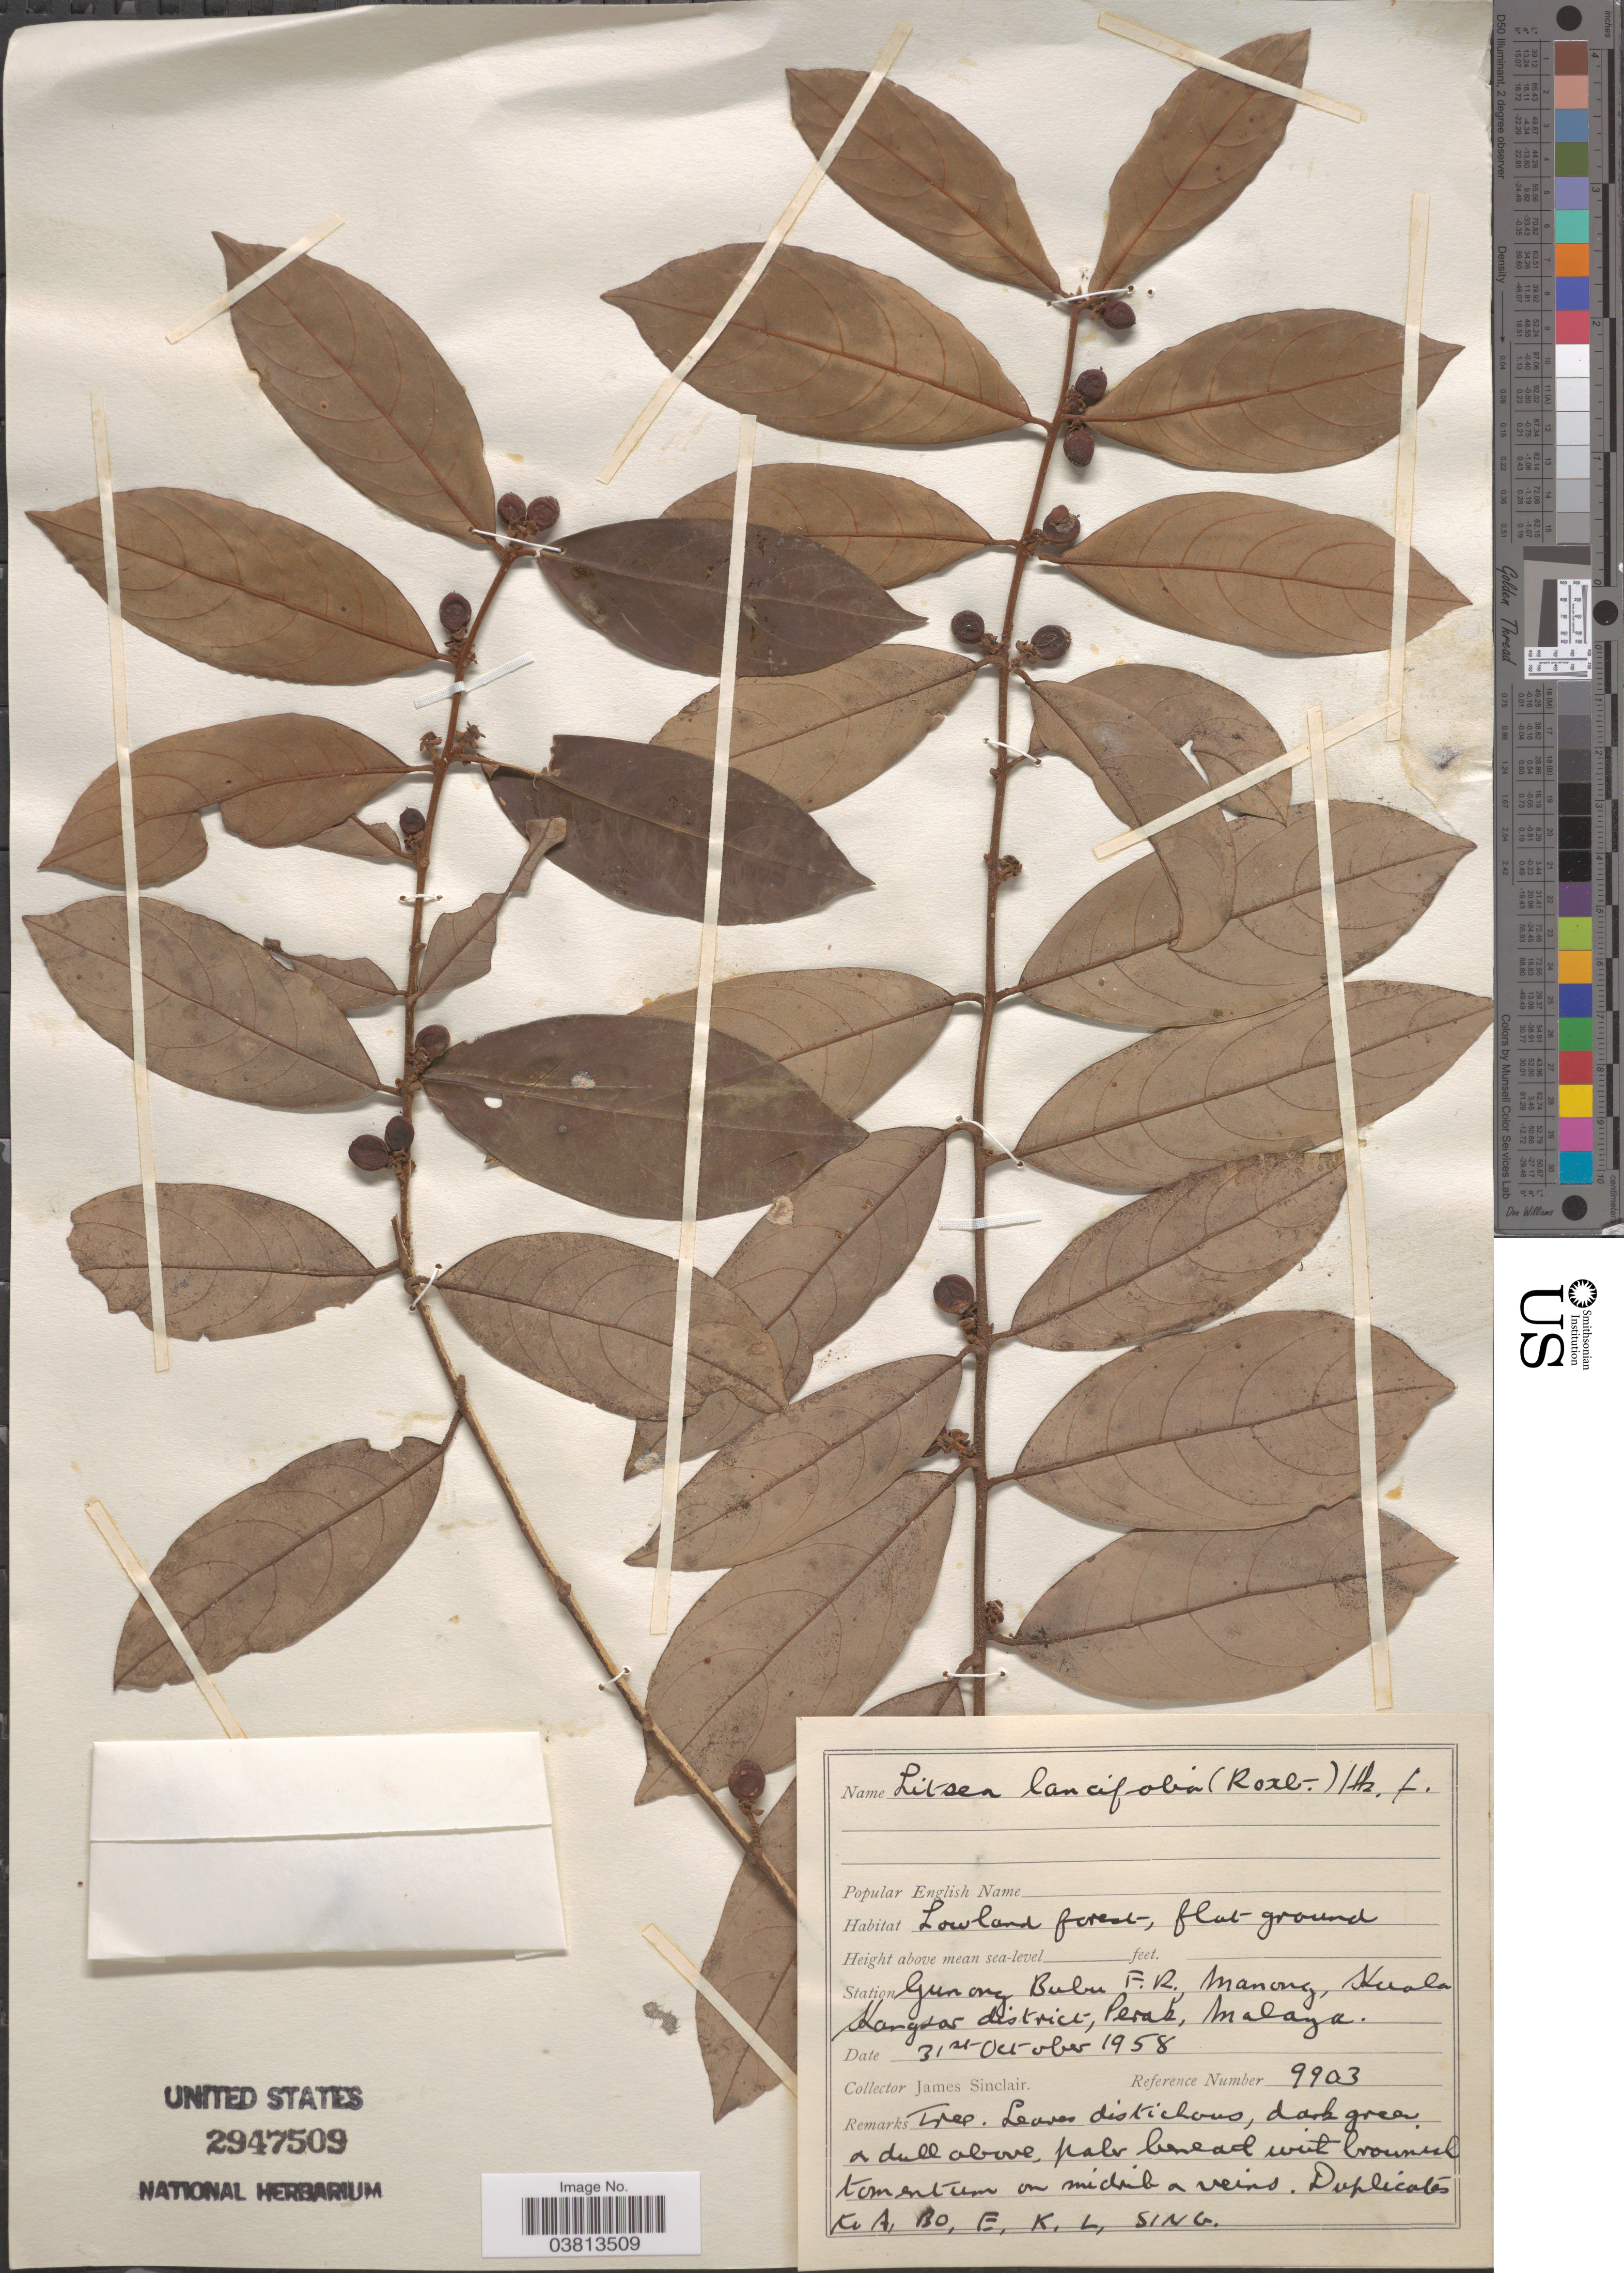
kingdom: Plantae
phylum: Tracheophyta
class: Magnoliopsida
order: Laurales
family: Lauraceae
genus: Litsea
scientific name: Litsea lancifolia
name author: (Roxb.) Benth. & Hook. f. ex Villar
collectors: J. Sinclair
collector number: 9903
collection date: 1958-10-31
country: Malaysia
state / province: Perak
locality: Lowland forest, flat ground. Station Gunung Bubu F.R. Manong, Kuala Kargsar district, Malaya.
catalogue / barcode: US 2947509